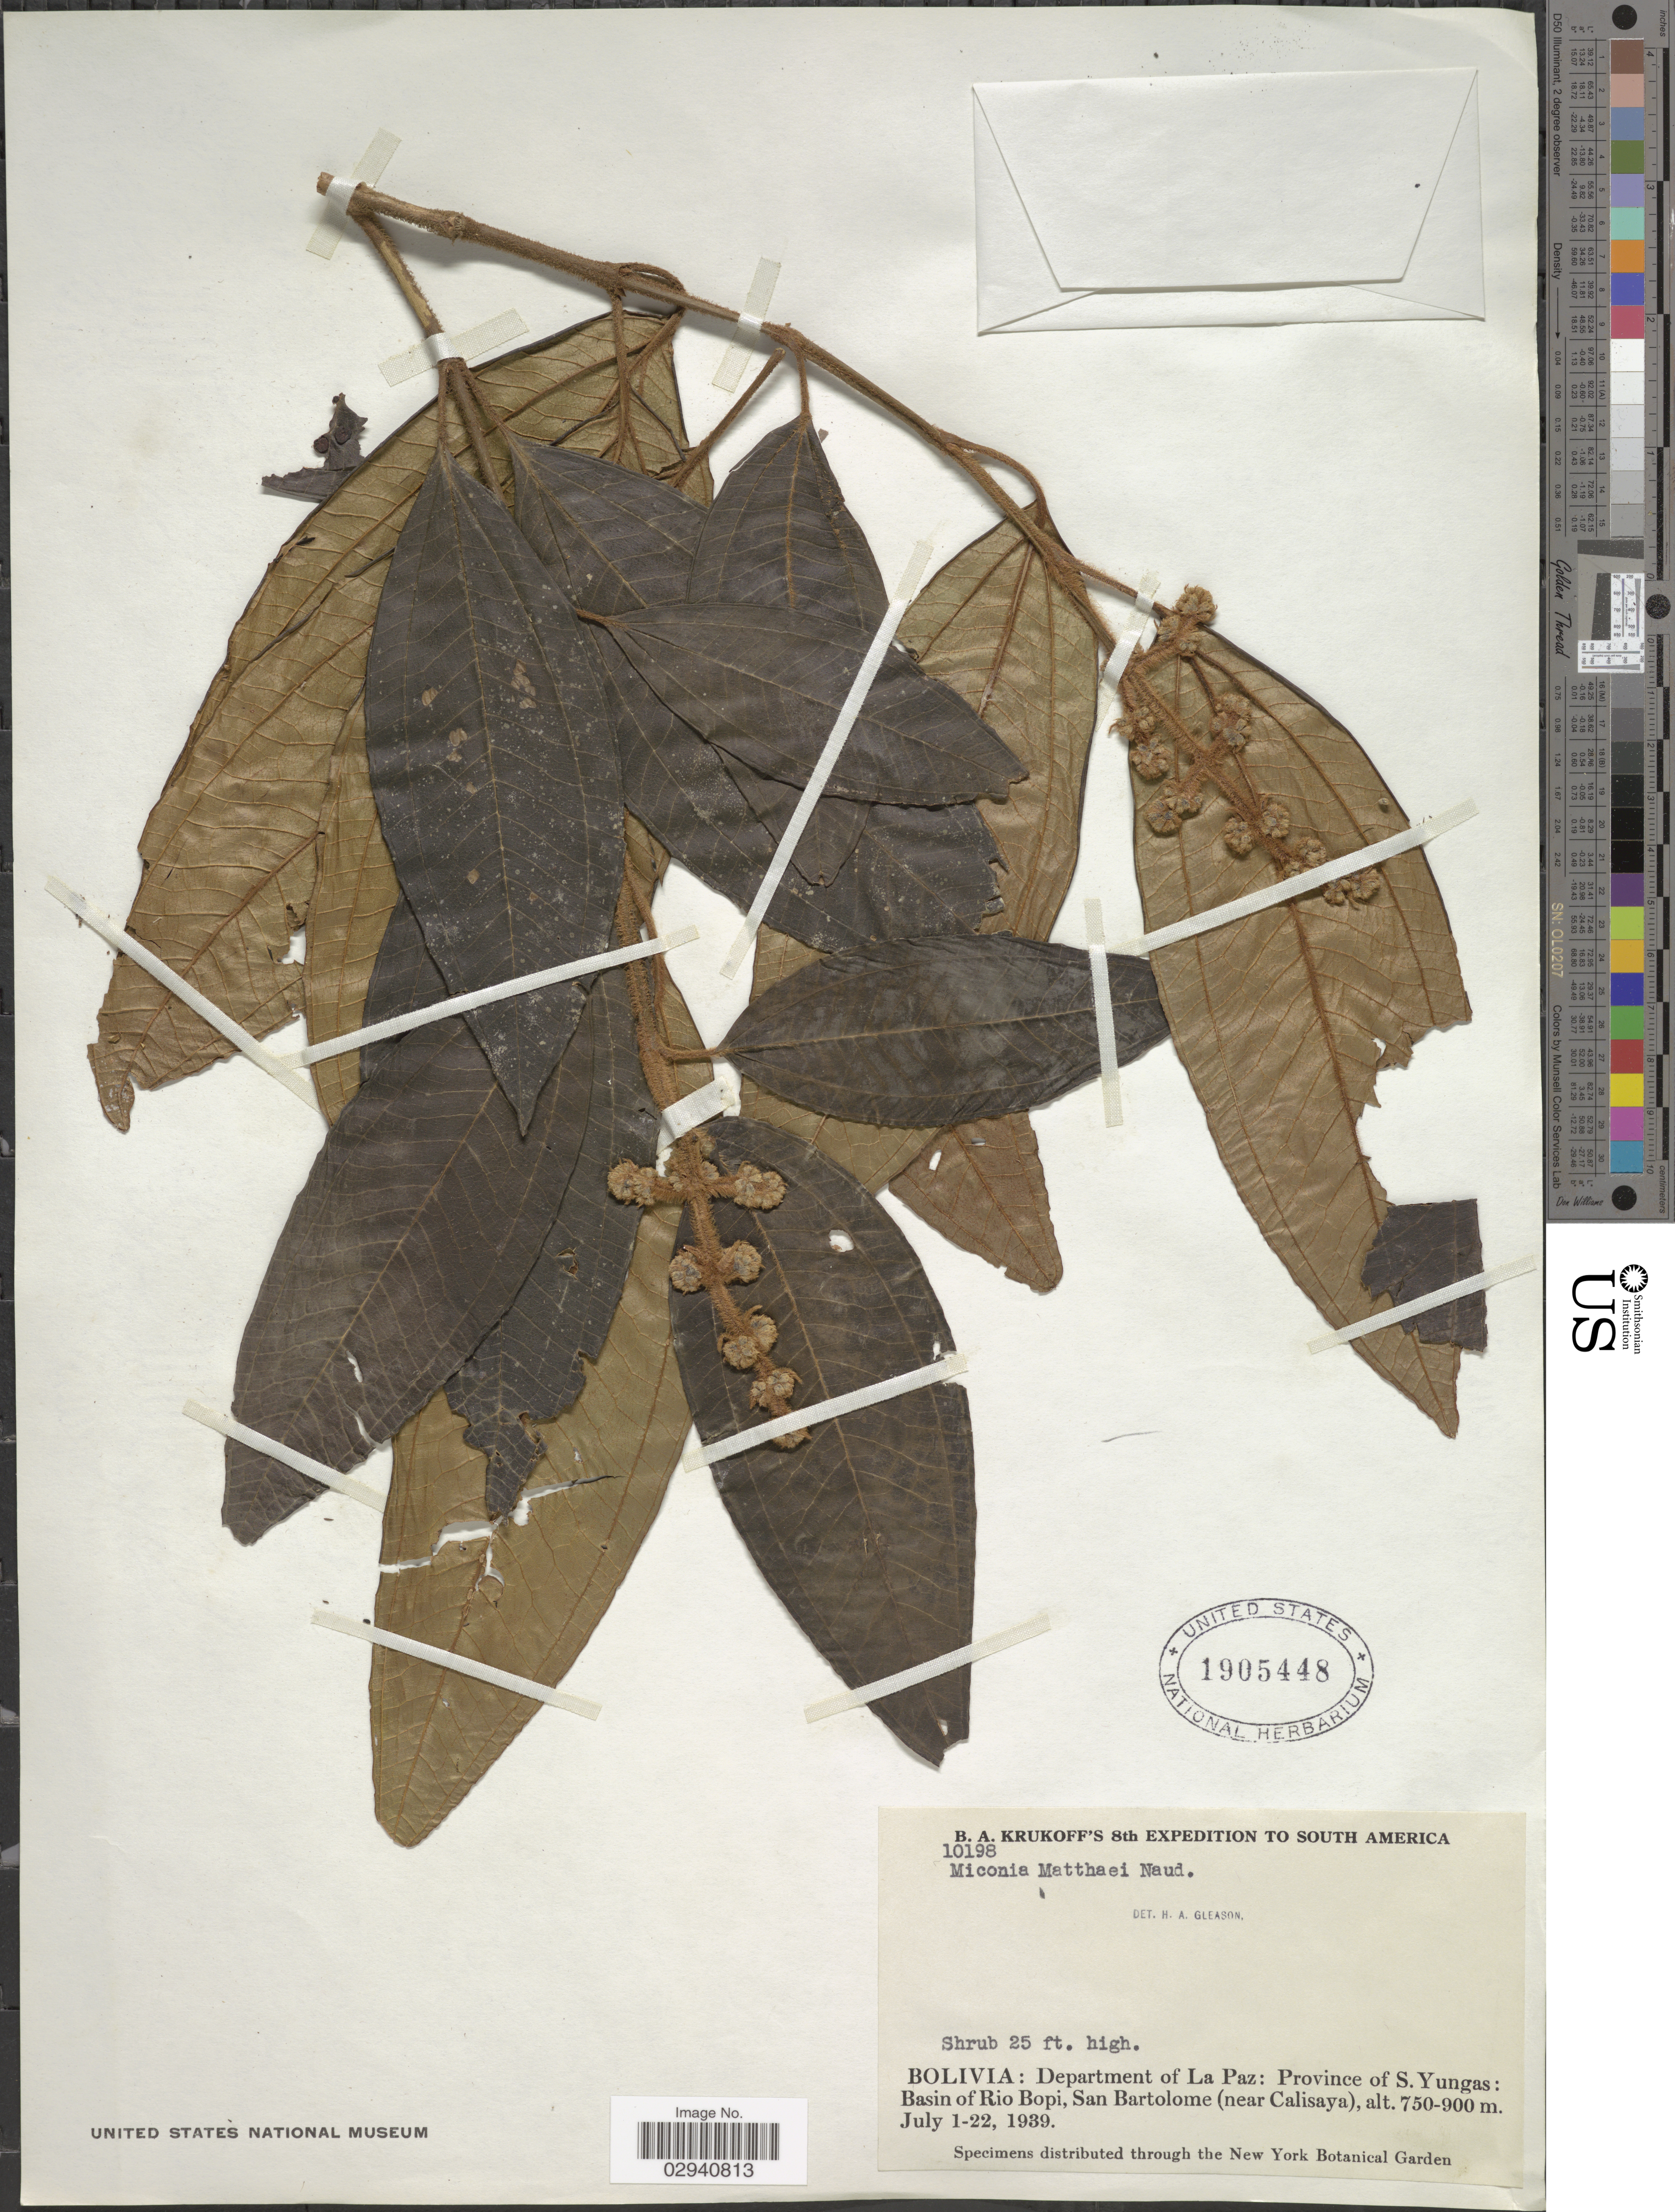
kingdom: Plantae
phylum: Tracheophyta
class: Magnoliopsida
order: Myrtales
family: Melastomataceae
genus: Miconia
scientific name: Miconia matthaei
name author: Naudin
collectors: B. A. Krukoff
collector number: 10198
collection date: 1939-07-01/1939-07-22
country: Bolivia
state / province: La Paz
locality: Department of La Paz: Province of S. Yungas: Basin of Rio Bopi, San Bartolome (near Calisaya).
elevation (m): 750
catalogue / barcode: US 1905448